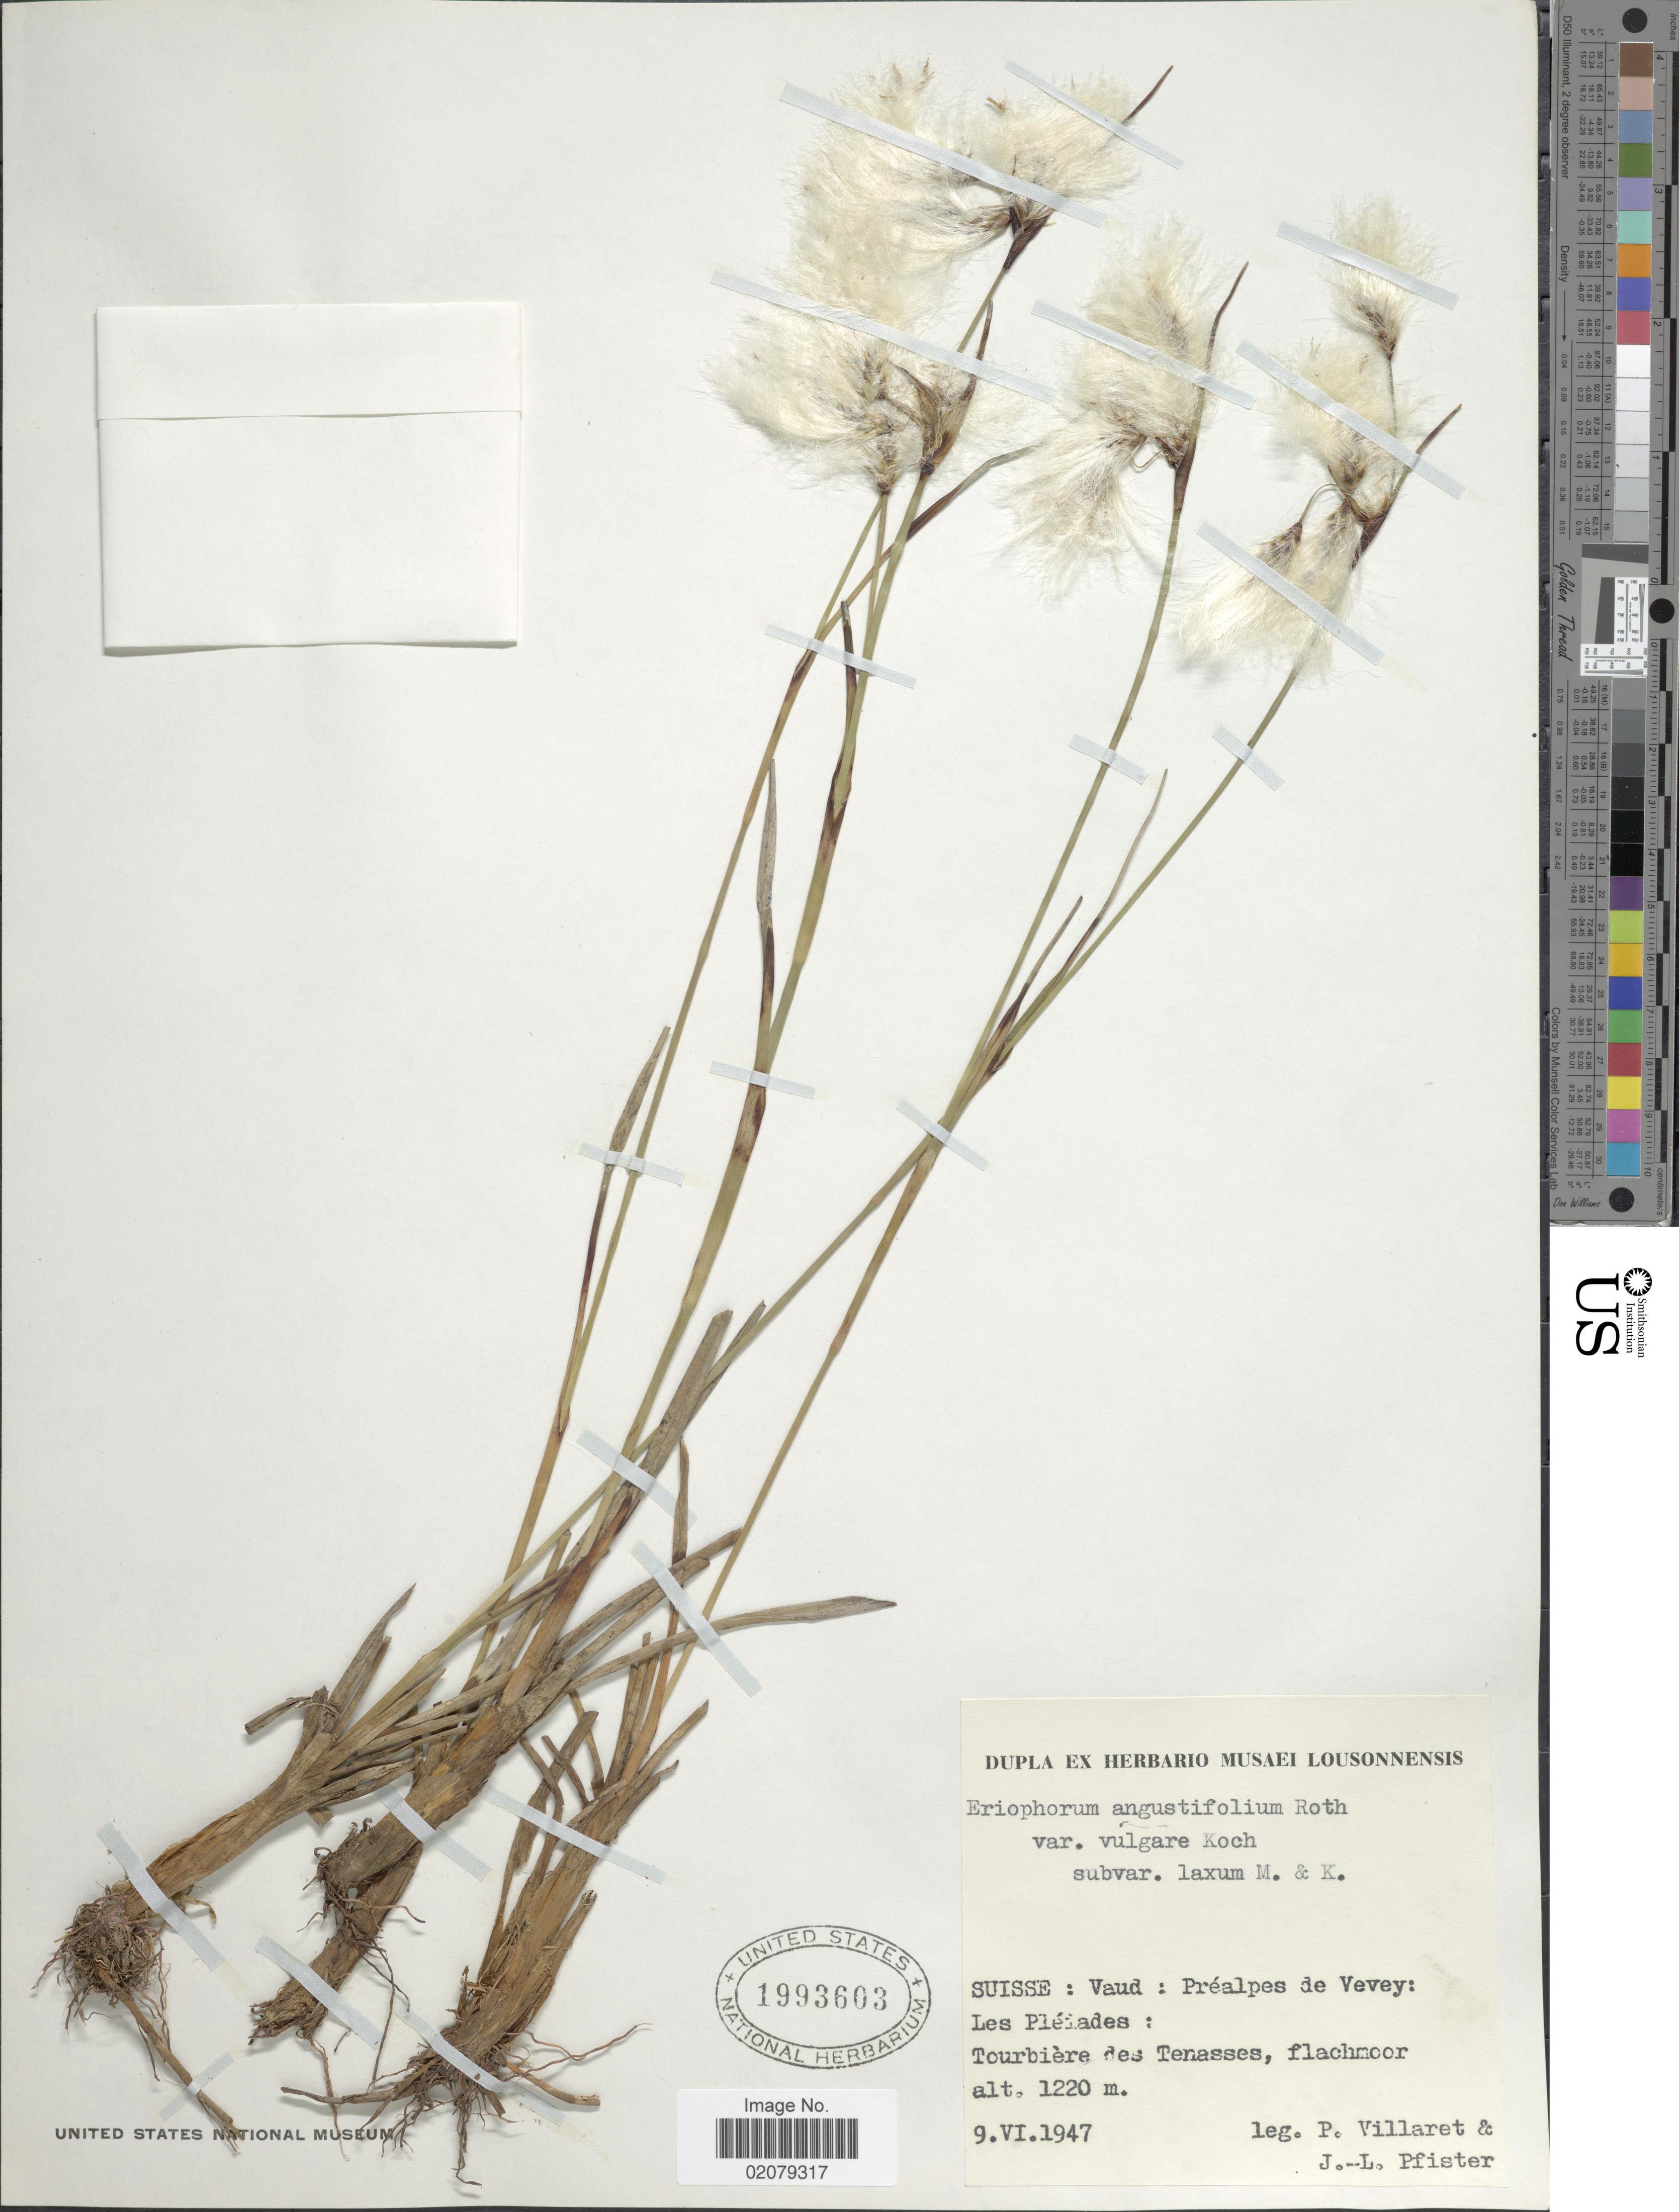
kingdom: Plantae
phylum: Tracheophyta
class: Liliopsida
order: Poales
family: Cyperaceae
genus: Eriophorum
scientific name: Eriophorum angustifolium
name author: Honck.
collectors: P. Villaret & J. Pfister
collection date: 1947-06-09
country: Switzerland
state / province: Vaud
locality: Suisse: Vaud: Prealpes de Vevey, Les Pleiades, Tourbiere des Tenasses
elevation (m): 1220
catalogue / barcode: US 1993603